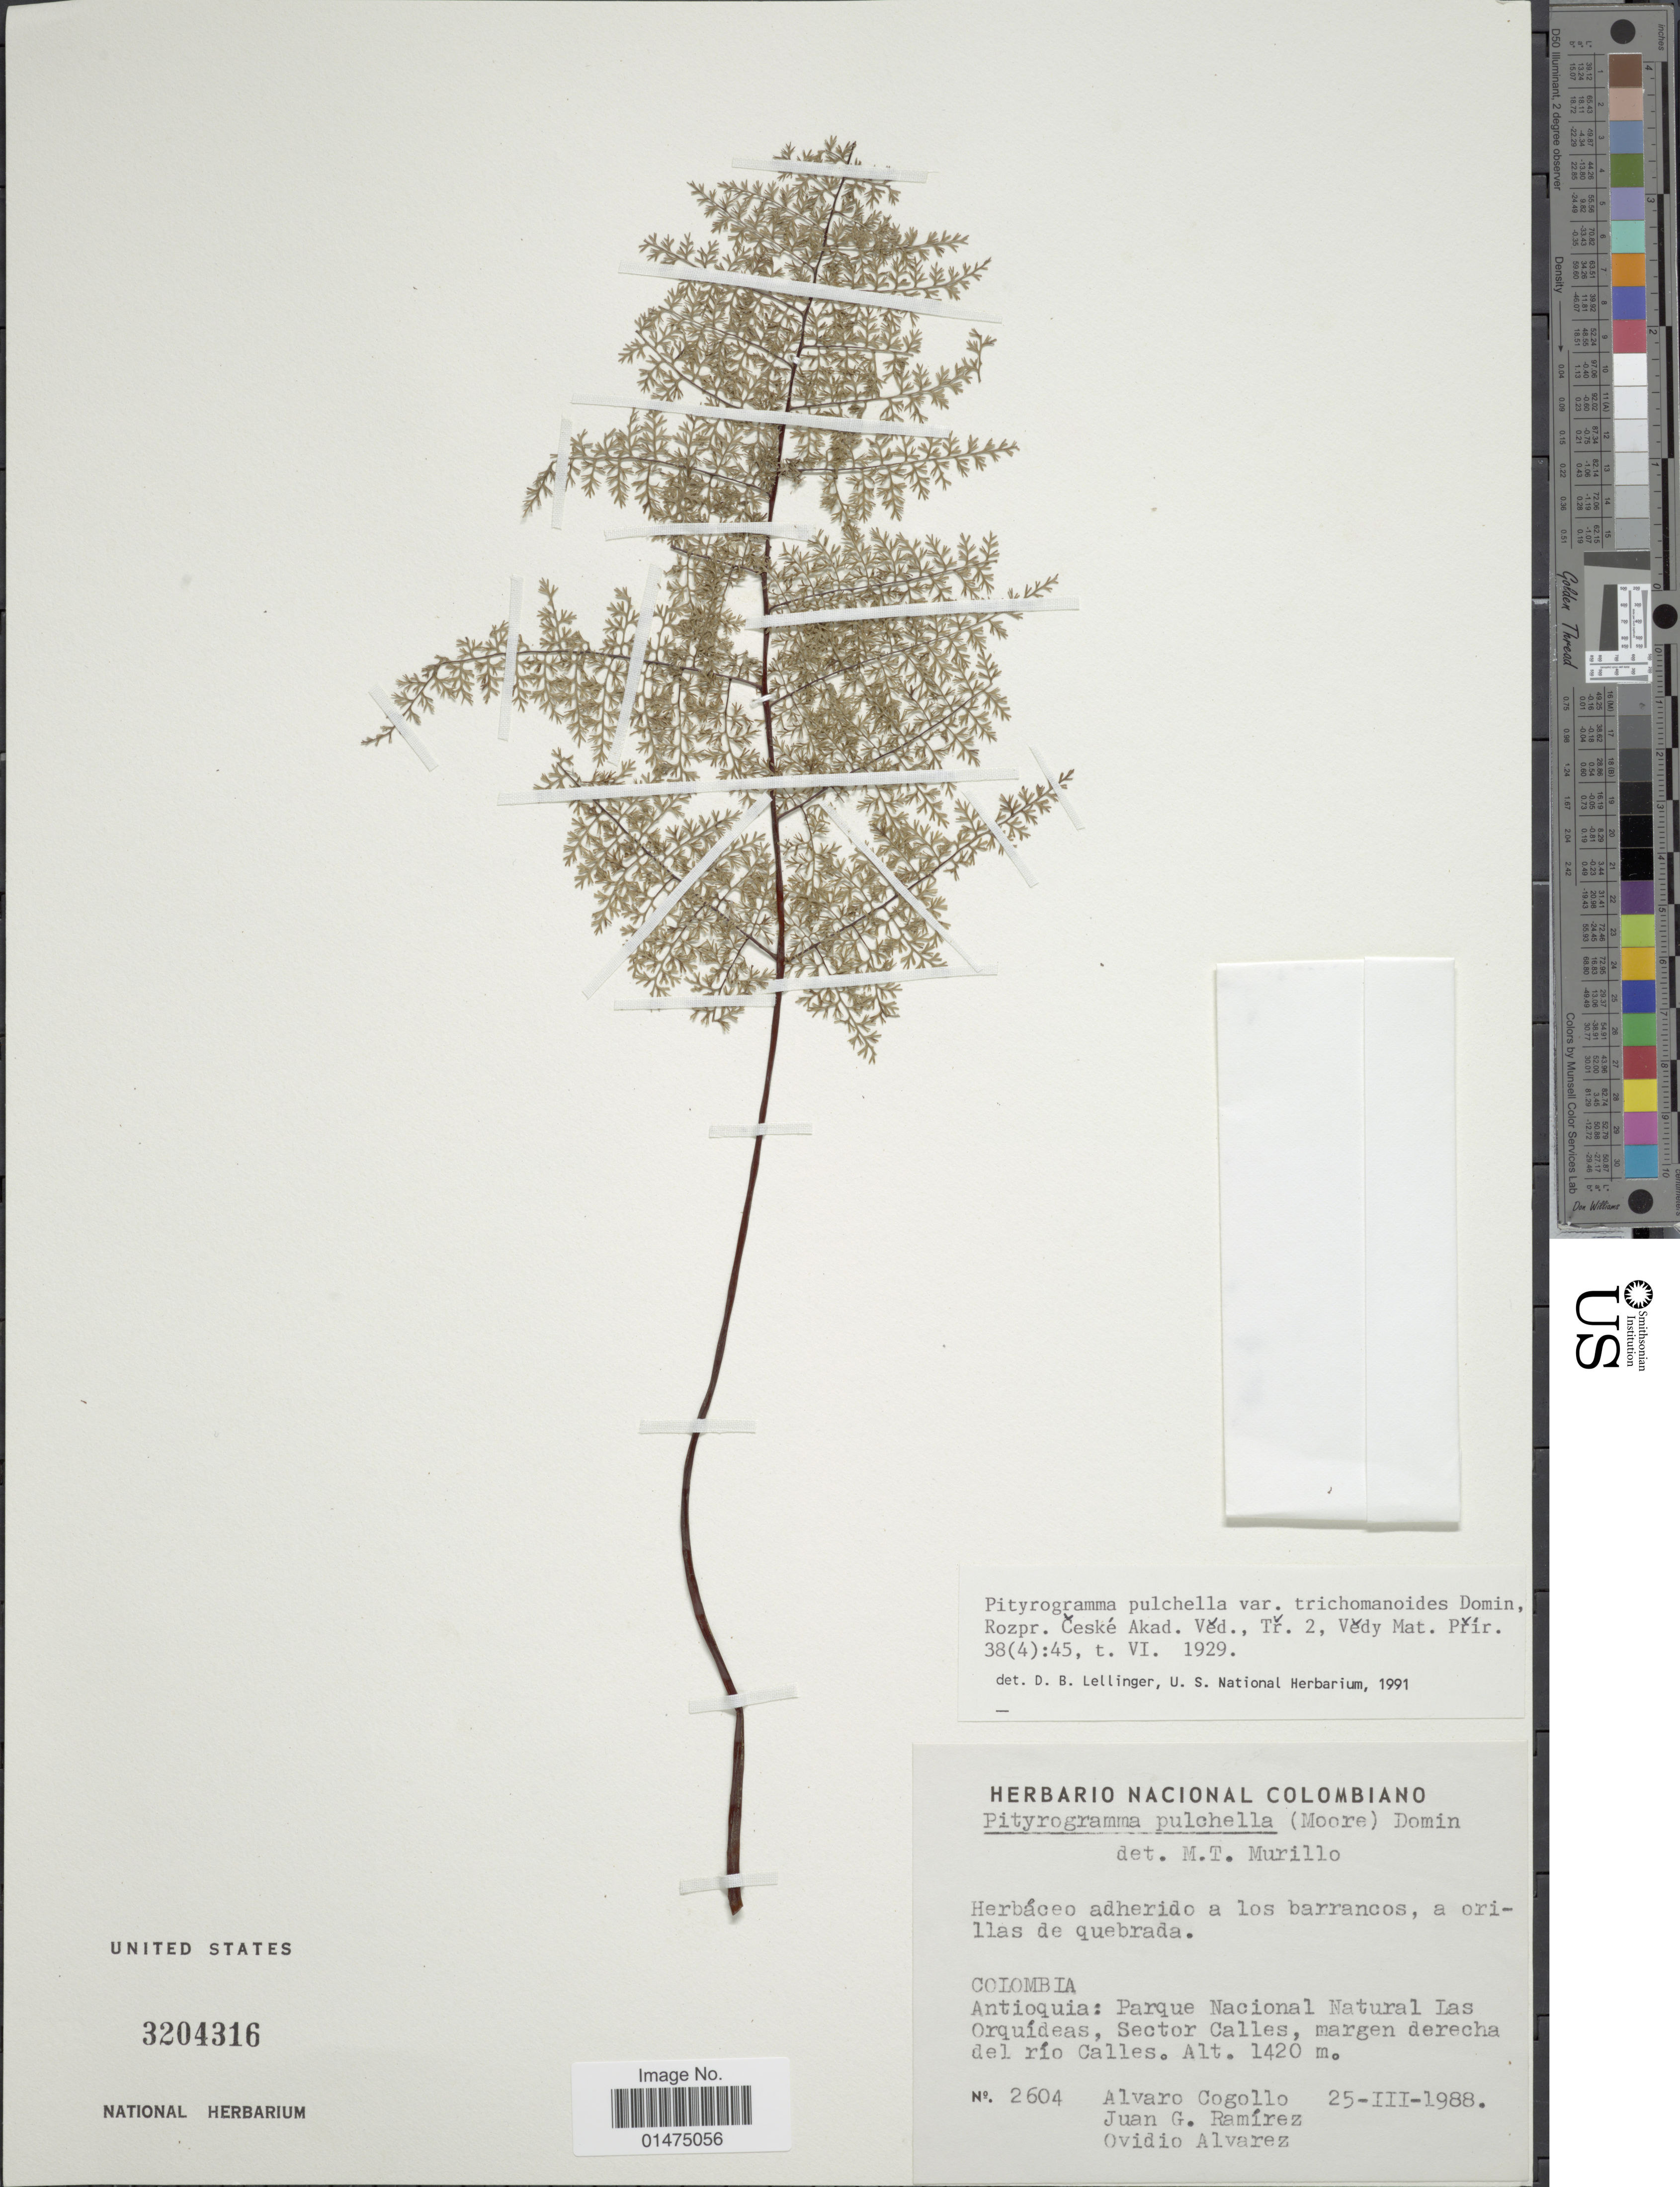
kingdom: Plantae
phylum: Tracheophyta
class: Polypodiopsida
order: Polypodiales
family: Pteridaceae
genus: Pityrogramma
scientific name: Pityrogramma pulchella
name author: (T. Moore) Domin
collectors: A. Cogollo, J. G. Ramirez & O. Alvarez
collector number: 2604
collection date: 1988-03-25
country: Colombia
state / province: Antioquia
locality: Parque Nacional Natural Las Orquideas, Sector Calles, margen derecha del rio Calles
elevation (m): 1420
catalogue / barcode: US 3204316